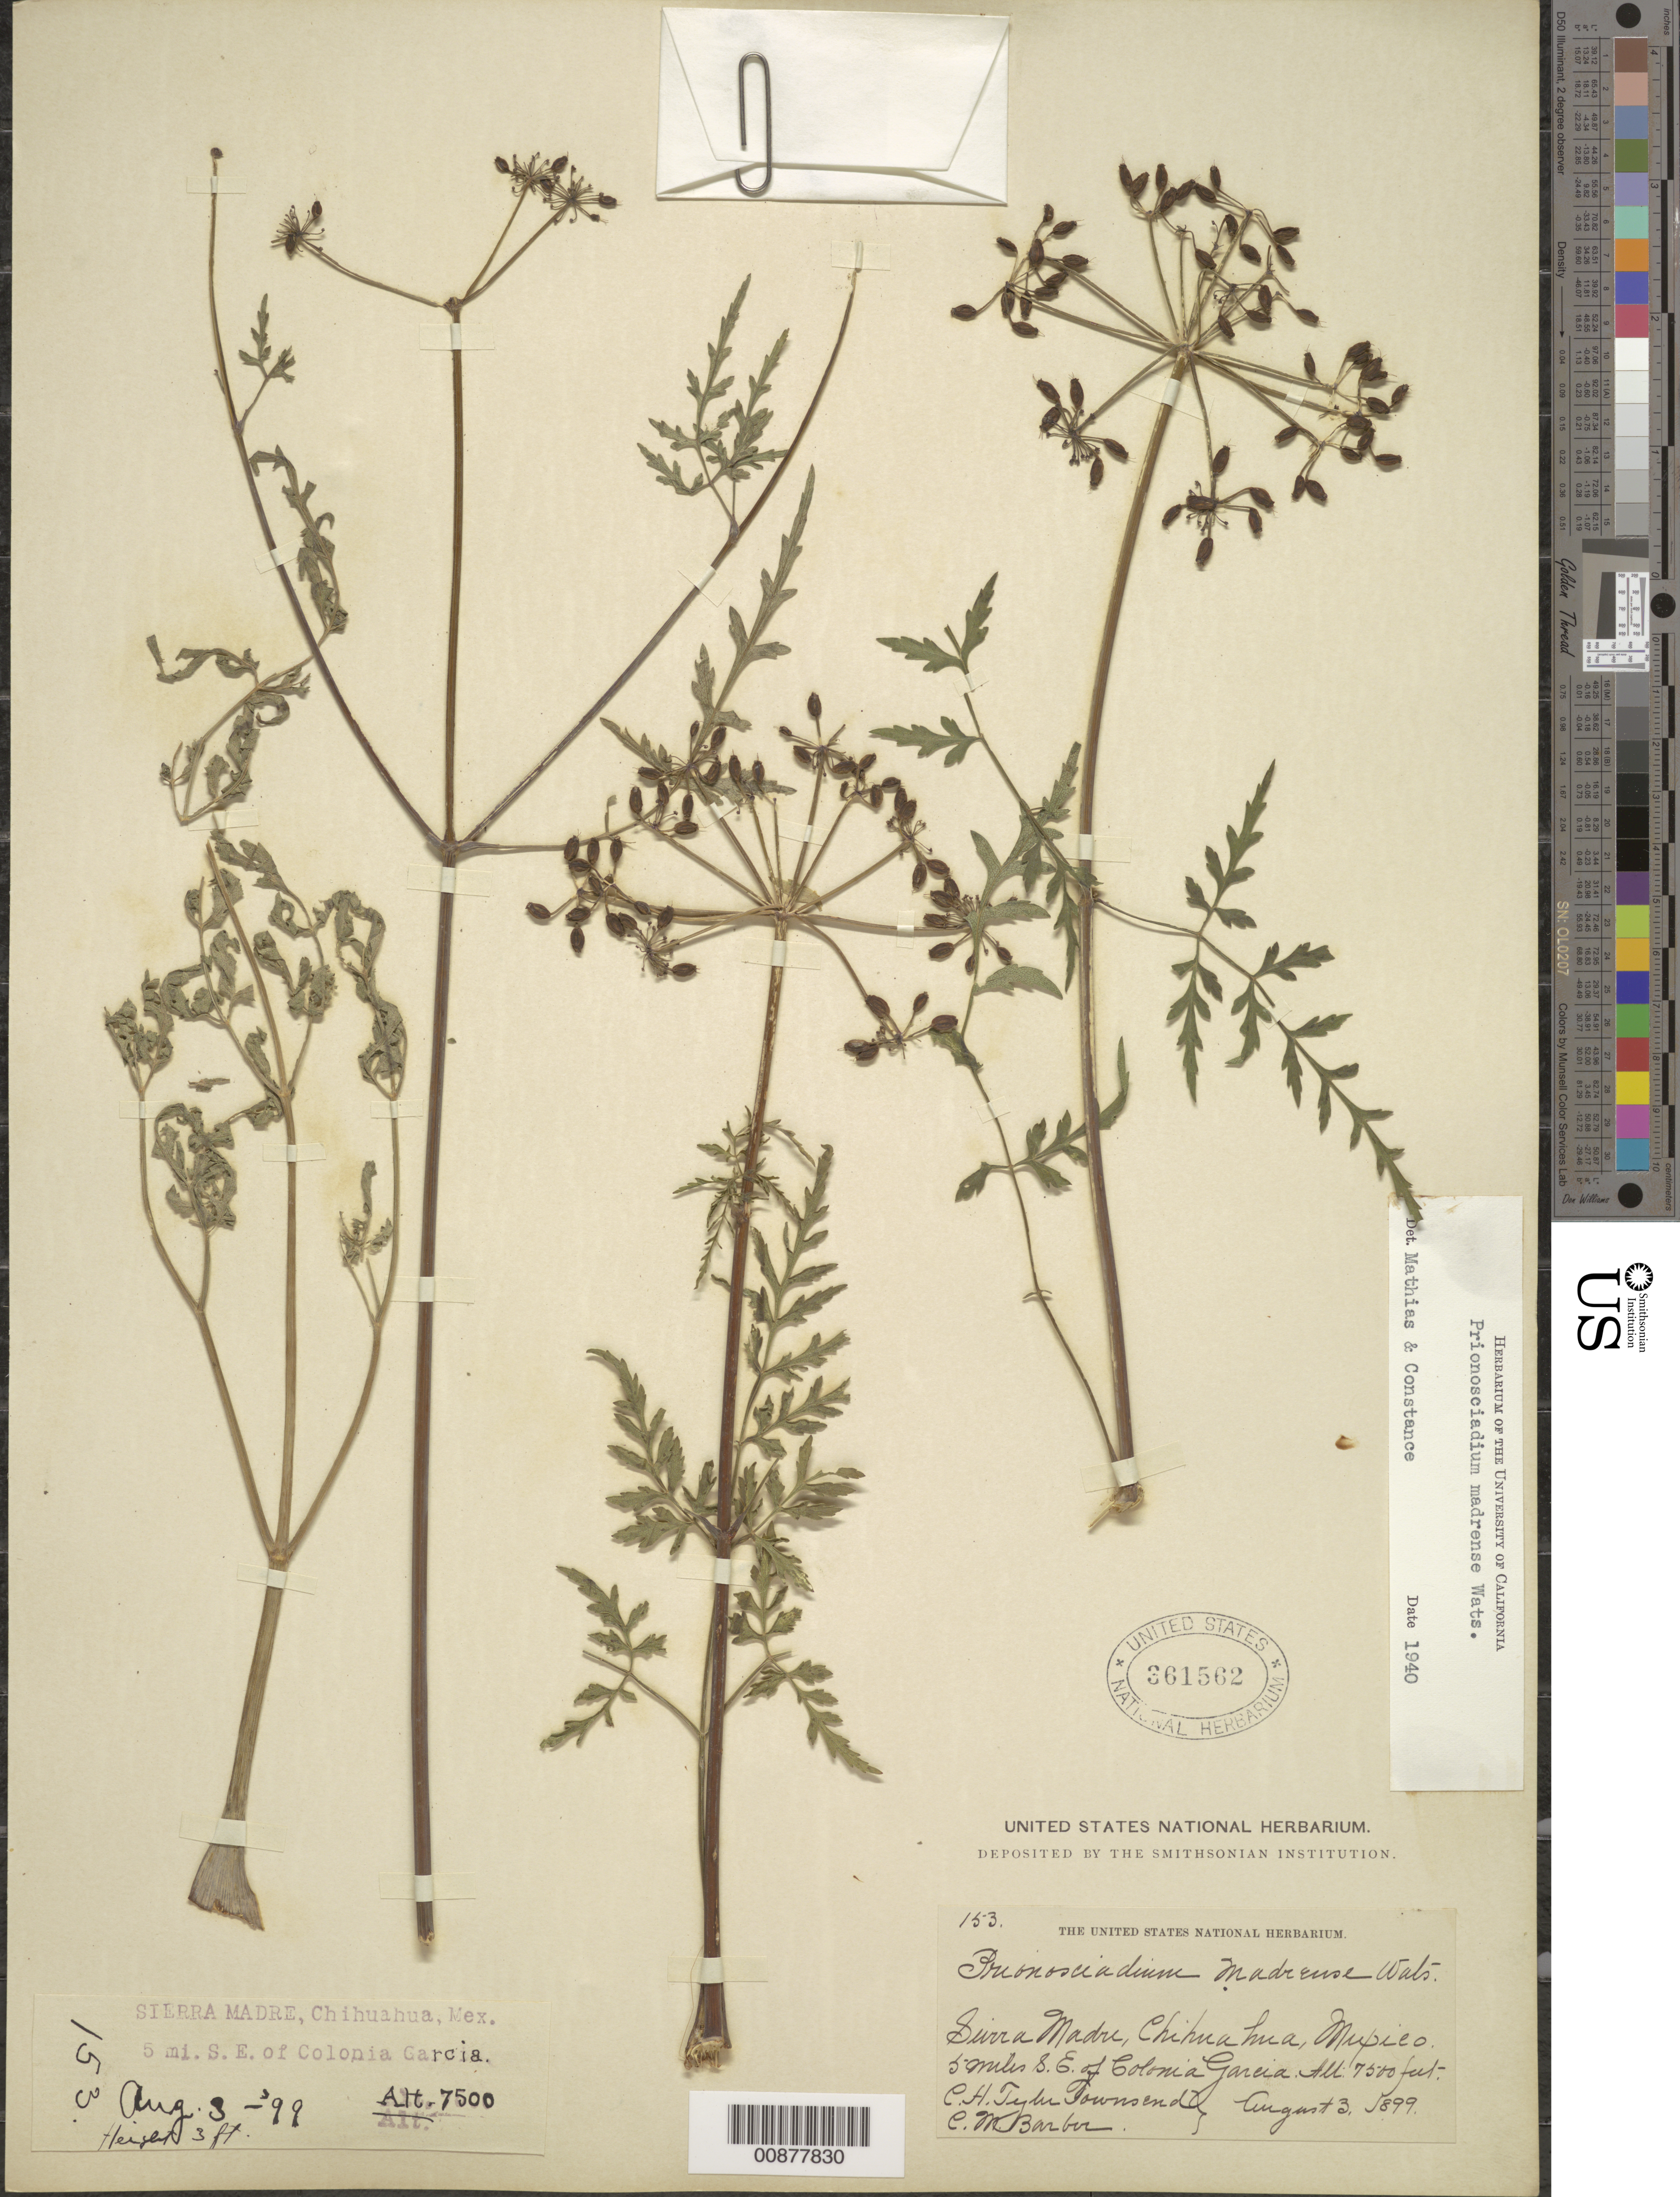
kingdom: Plantae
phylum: Tracheophyta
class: Magnoliopsida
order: Apiales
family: Apiaceae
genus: Prionosciadium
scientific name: Prionosciadium madrense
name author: S. Watson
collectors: C. H. T. Townsend & C. Barber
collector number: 153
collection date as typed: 03 Aug 1899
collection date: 1899-08-03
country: Mexico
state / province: Chihuahua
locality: Sierra Madre, Chihuahua. 5 miles SE of Colonia García.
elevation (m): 2286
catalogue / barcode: US 361562